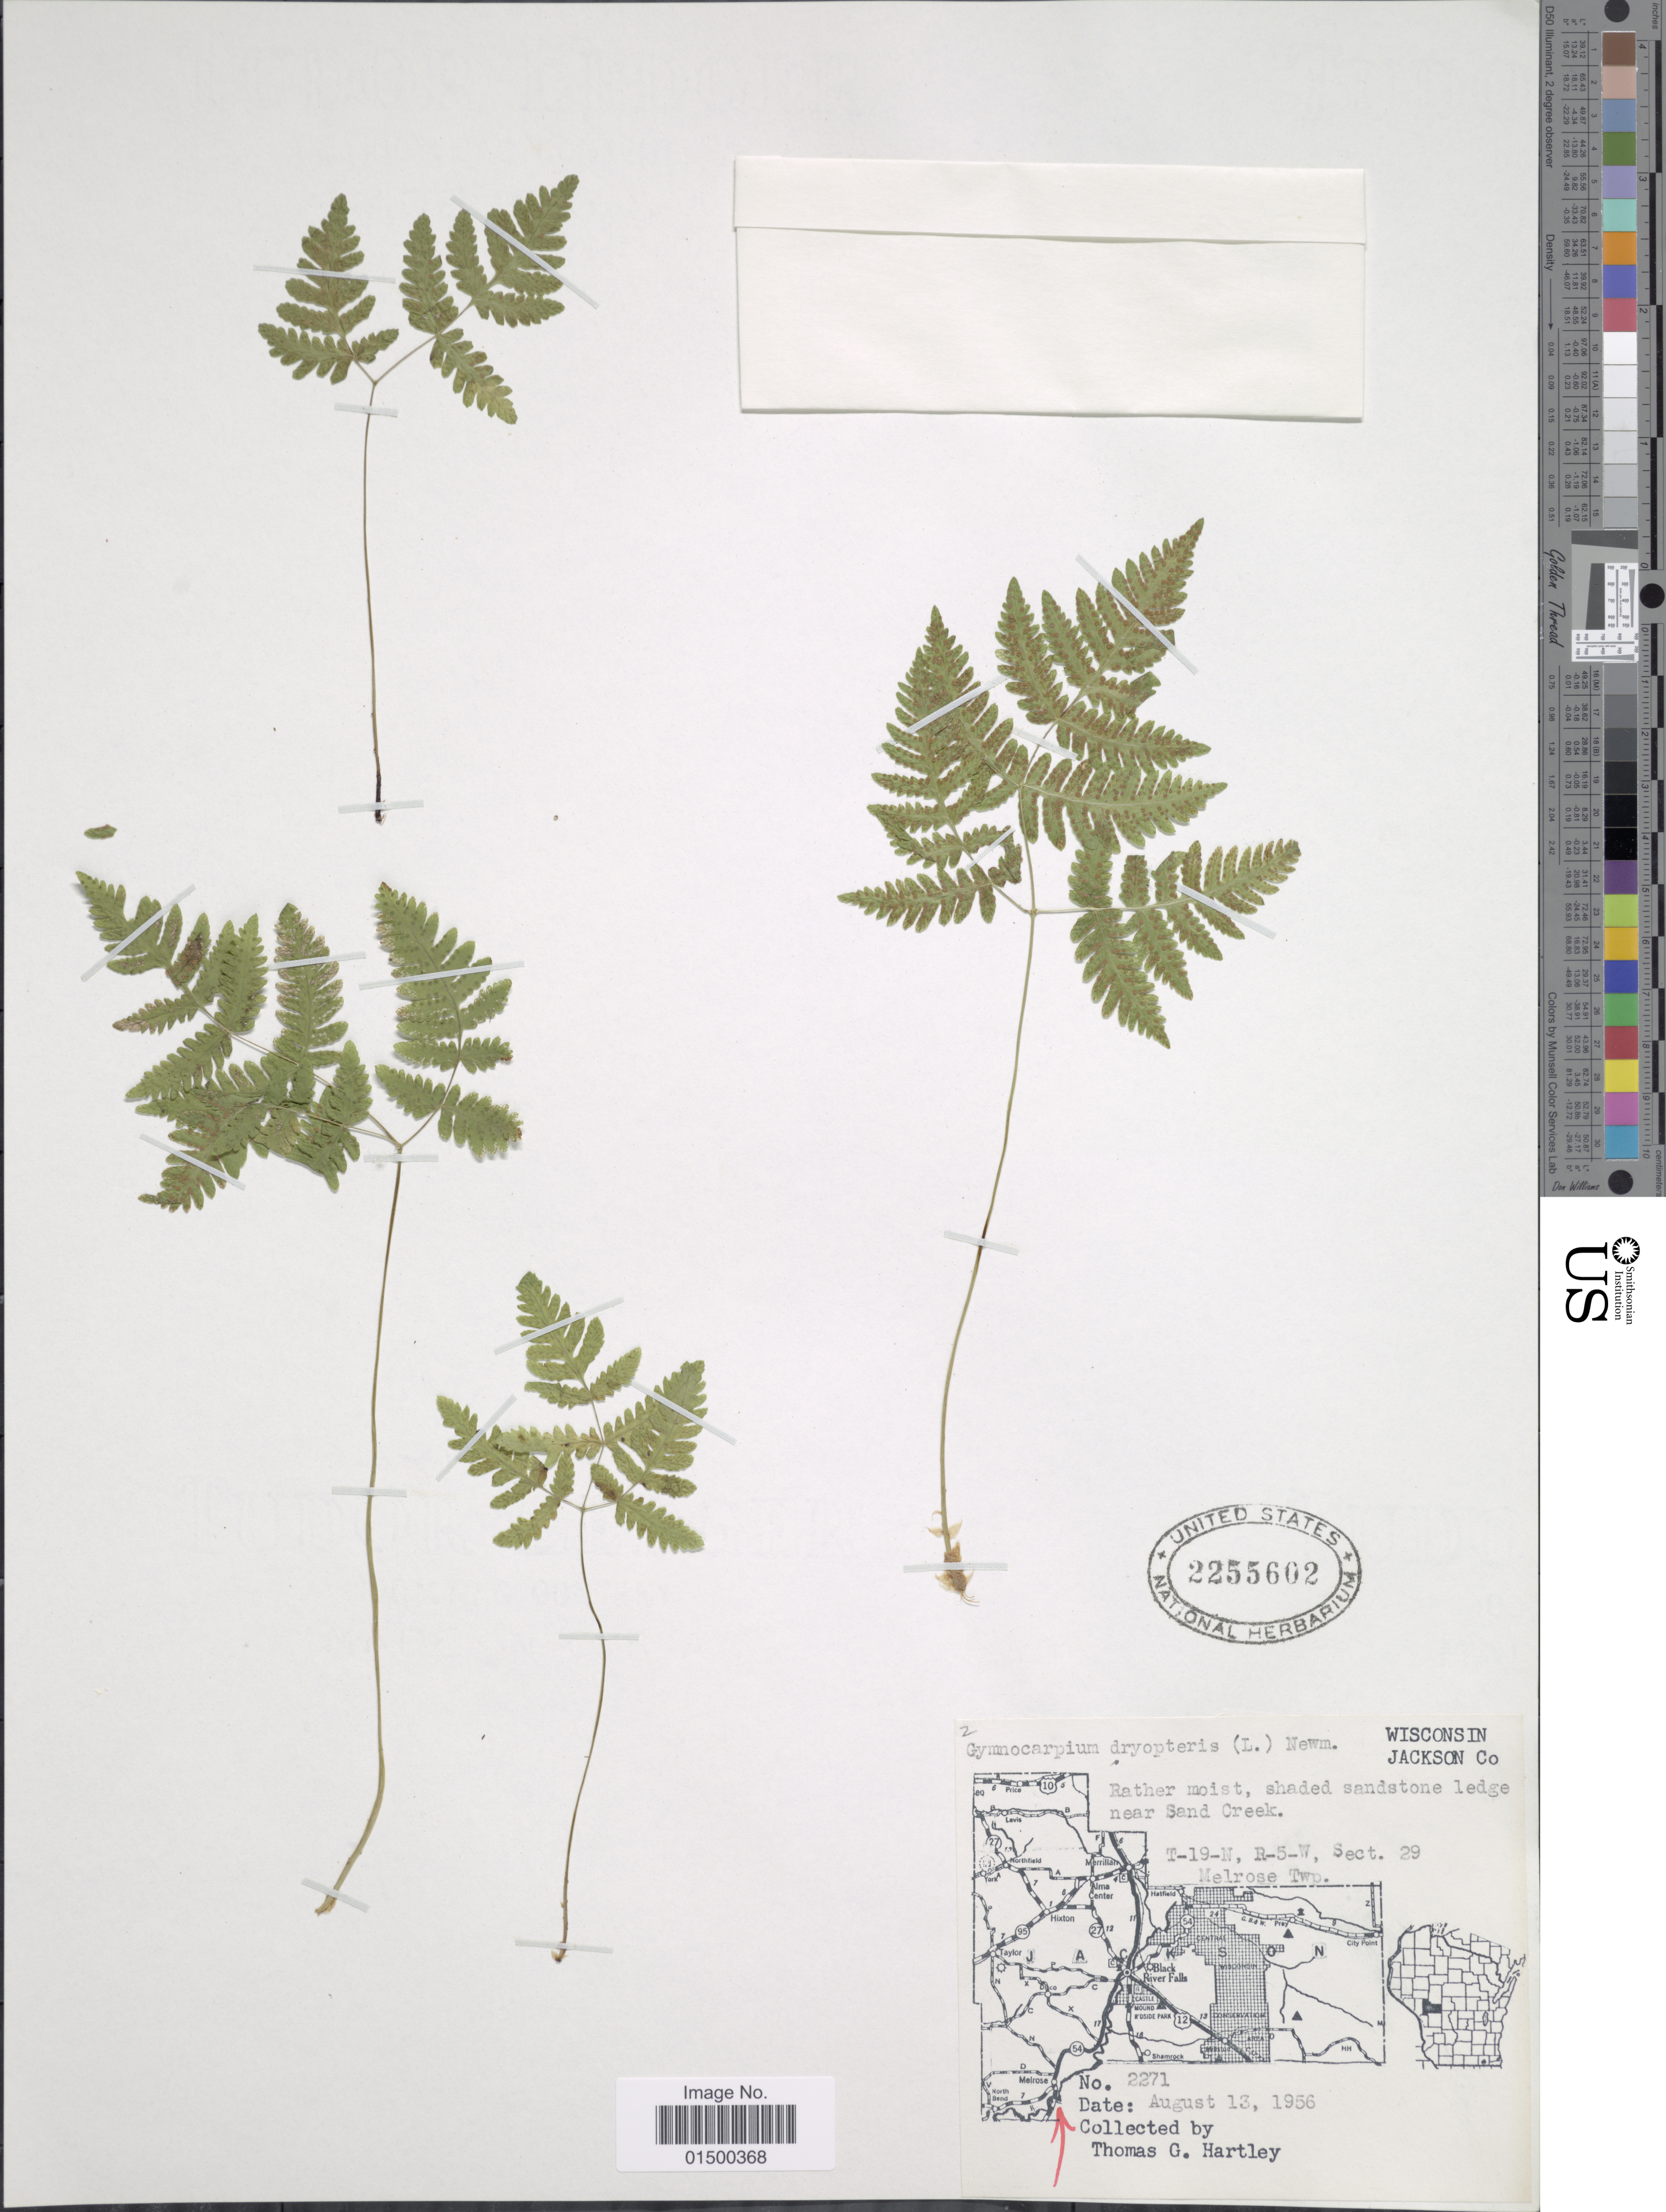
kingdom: Plantae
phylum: Tracheophyta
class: Polypodiopsida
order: Polypodiales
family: Cystopteridaceae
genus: Gymnocarpium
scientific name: Gymnocarpium disjunctum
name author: (Rupr.) Ching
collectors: T. G. Hartley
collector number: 2271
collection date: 1956-08-13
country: United States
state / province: Wisconsin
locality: Jackson co. Melrose Twp. Rather moist, shades sandstone legdes near Sand Creek. T-19-N, R-5-W, Sect. 29.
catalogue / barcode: US 2255602